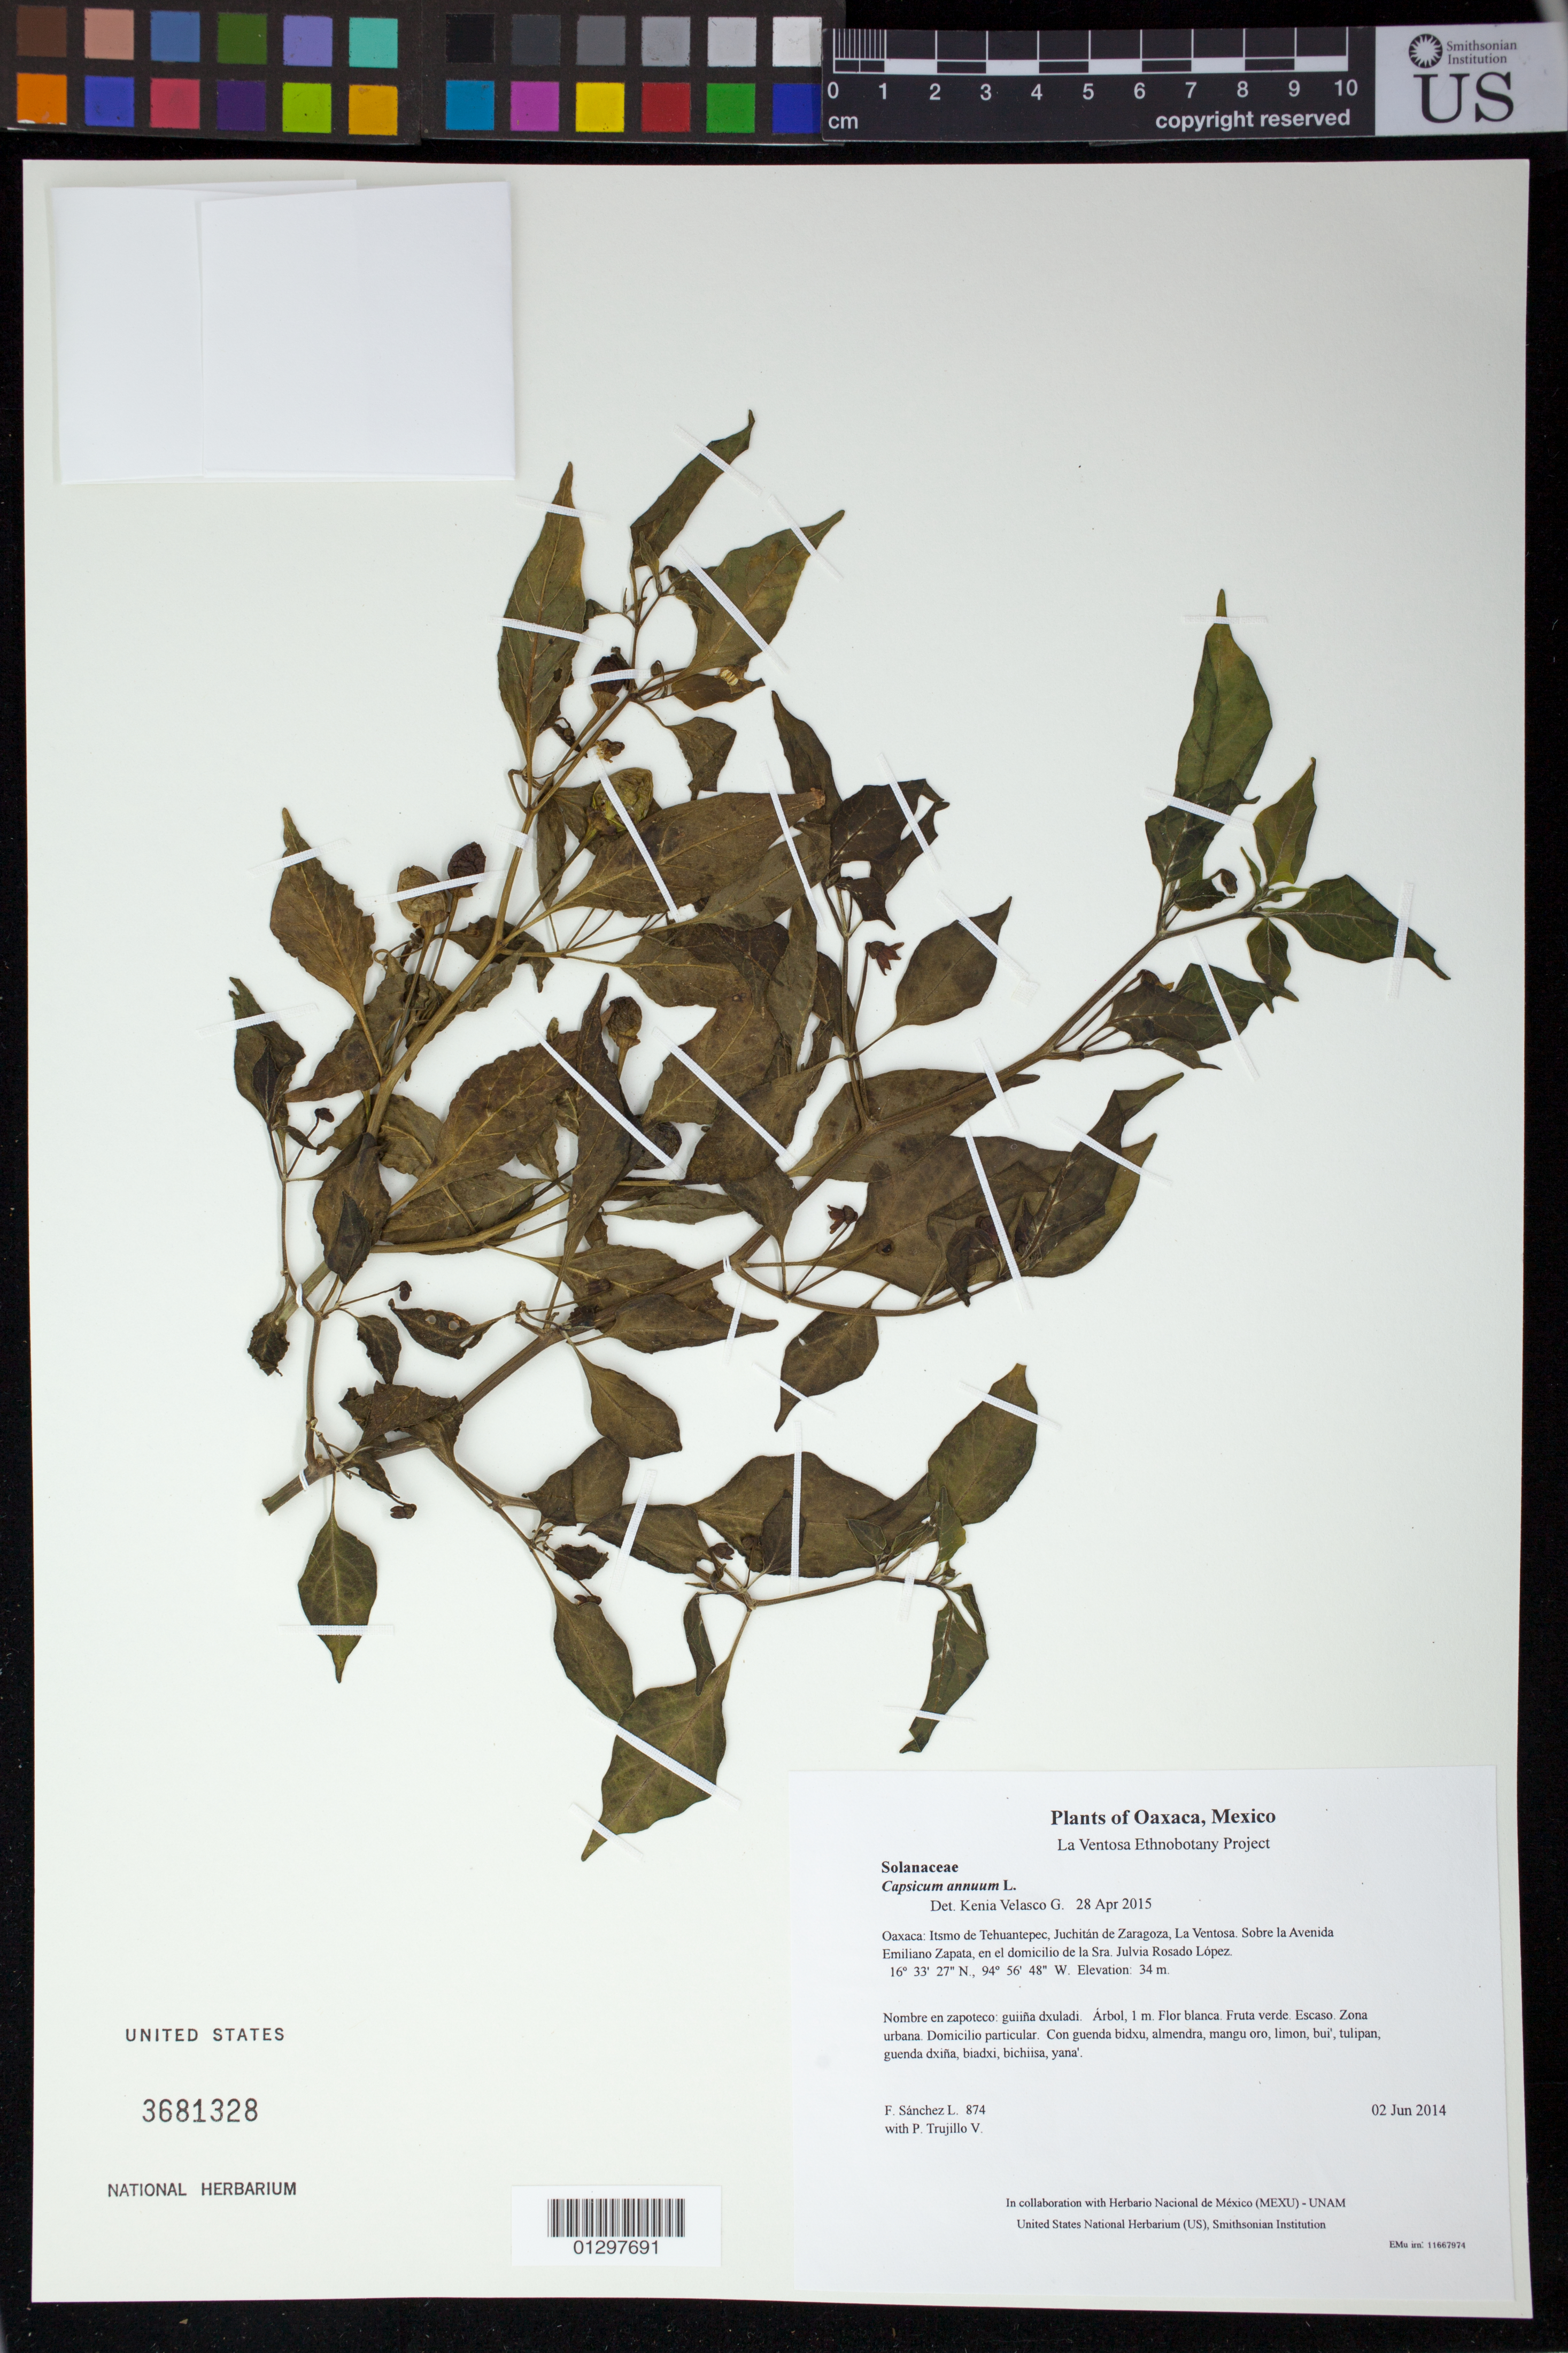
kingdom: Plantae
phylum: Tracheophyta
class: Magnoliopsida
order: Solanales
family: Solanaceae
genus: Capsicum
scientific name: Capsicum annuum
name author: L.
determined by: Velasco G., Kenia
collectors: F. Sánchez L. & P. Trujillo V.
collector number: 874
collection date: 2014-06-02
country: Mexico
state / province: Oaxaca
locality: Itsmo de Tehuantepec, Juchitán de Zaragoza, La Ventosa. Sobre la Avenida Emiliano Zapata, en el domicilio de la Sra. Julvia Rosado López.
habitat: Zona urbana. Domicilio particular.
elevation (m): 34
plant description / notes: MEXU, US; Yaga. 1 m. Guie' naquichi'. Cuaananaxhi naga'. Huaxie'.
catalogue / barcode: US 3681328